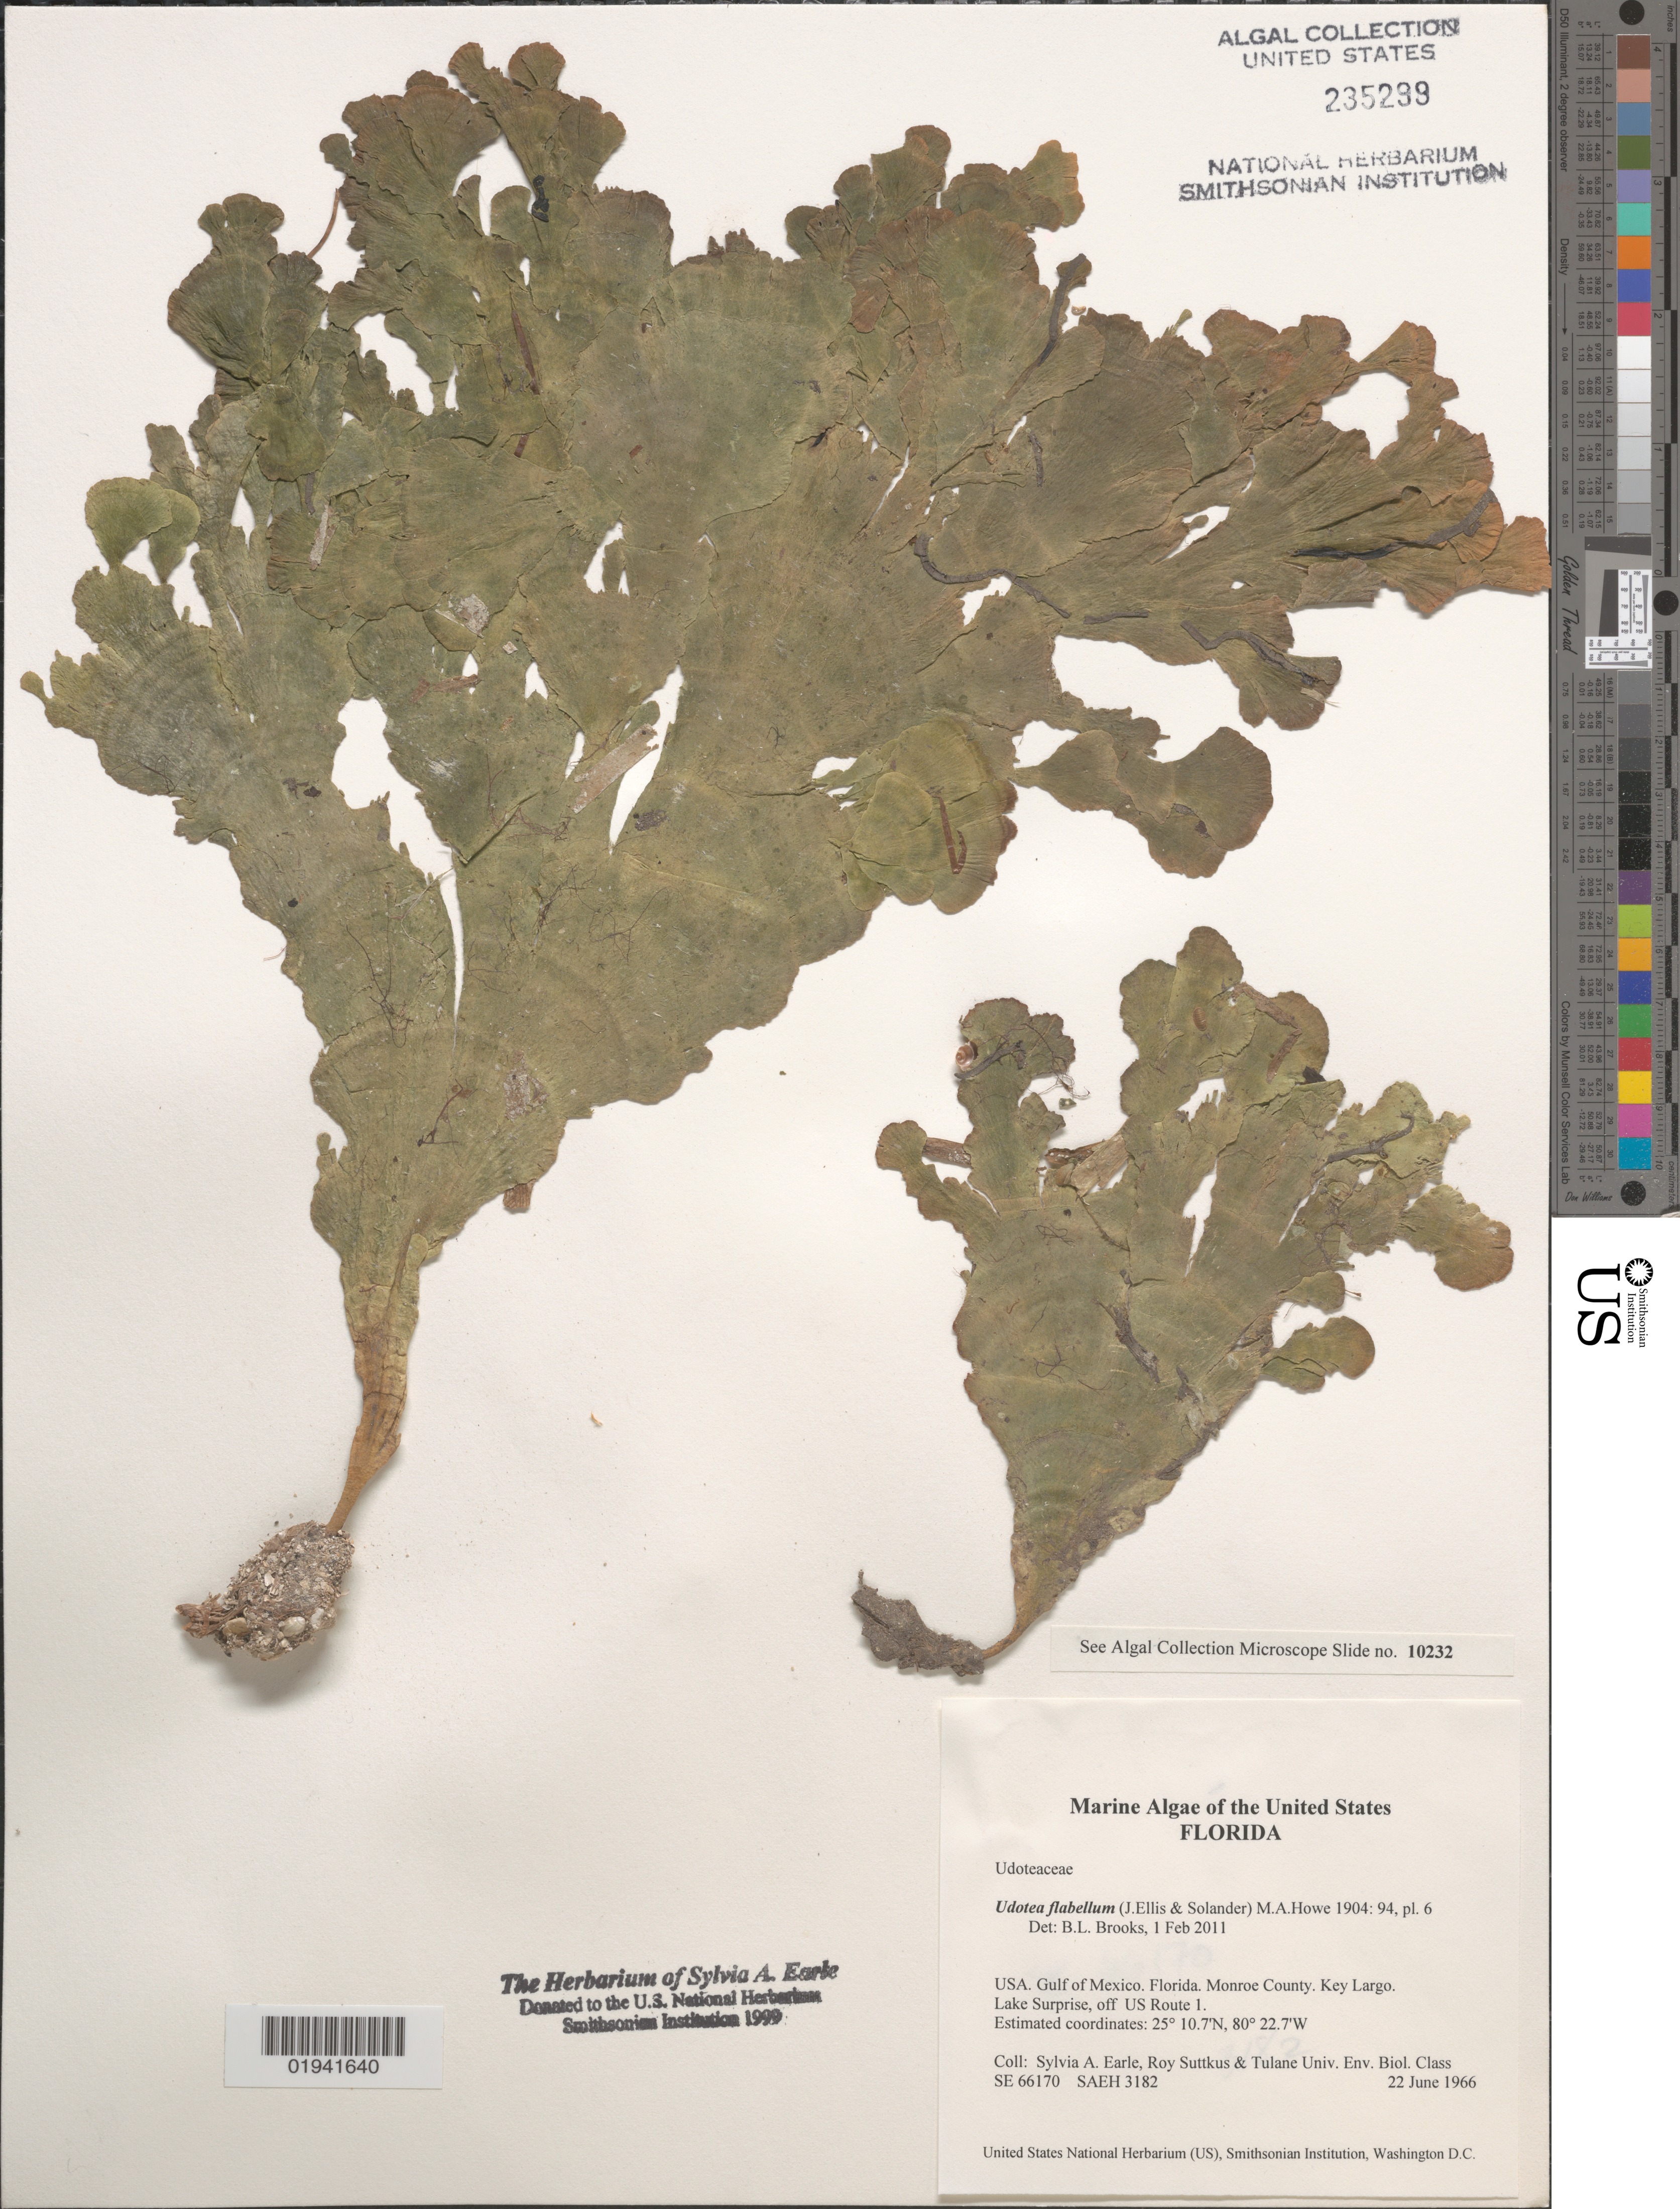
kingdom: Plantae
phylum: Chlorophyta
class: Ulvophyceae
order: Bryopsidales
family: Udoteaceae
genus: Udotea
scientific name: Udotea flabellum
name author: (J. Ellis & Sol.) M. Howe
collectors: S. A. Earle, R. Suttkus & Tulane Univ. Env. Biol. Class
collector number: SE66170/SAEH3182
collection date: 1966-06-22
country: United States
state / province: Florida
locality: Gulf of Mexico. Monroe County. Key Largo. Lake Surprise, off US Route 1.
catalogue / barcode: US 235299